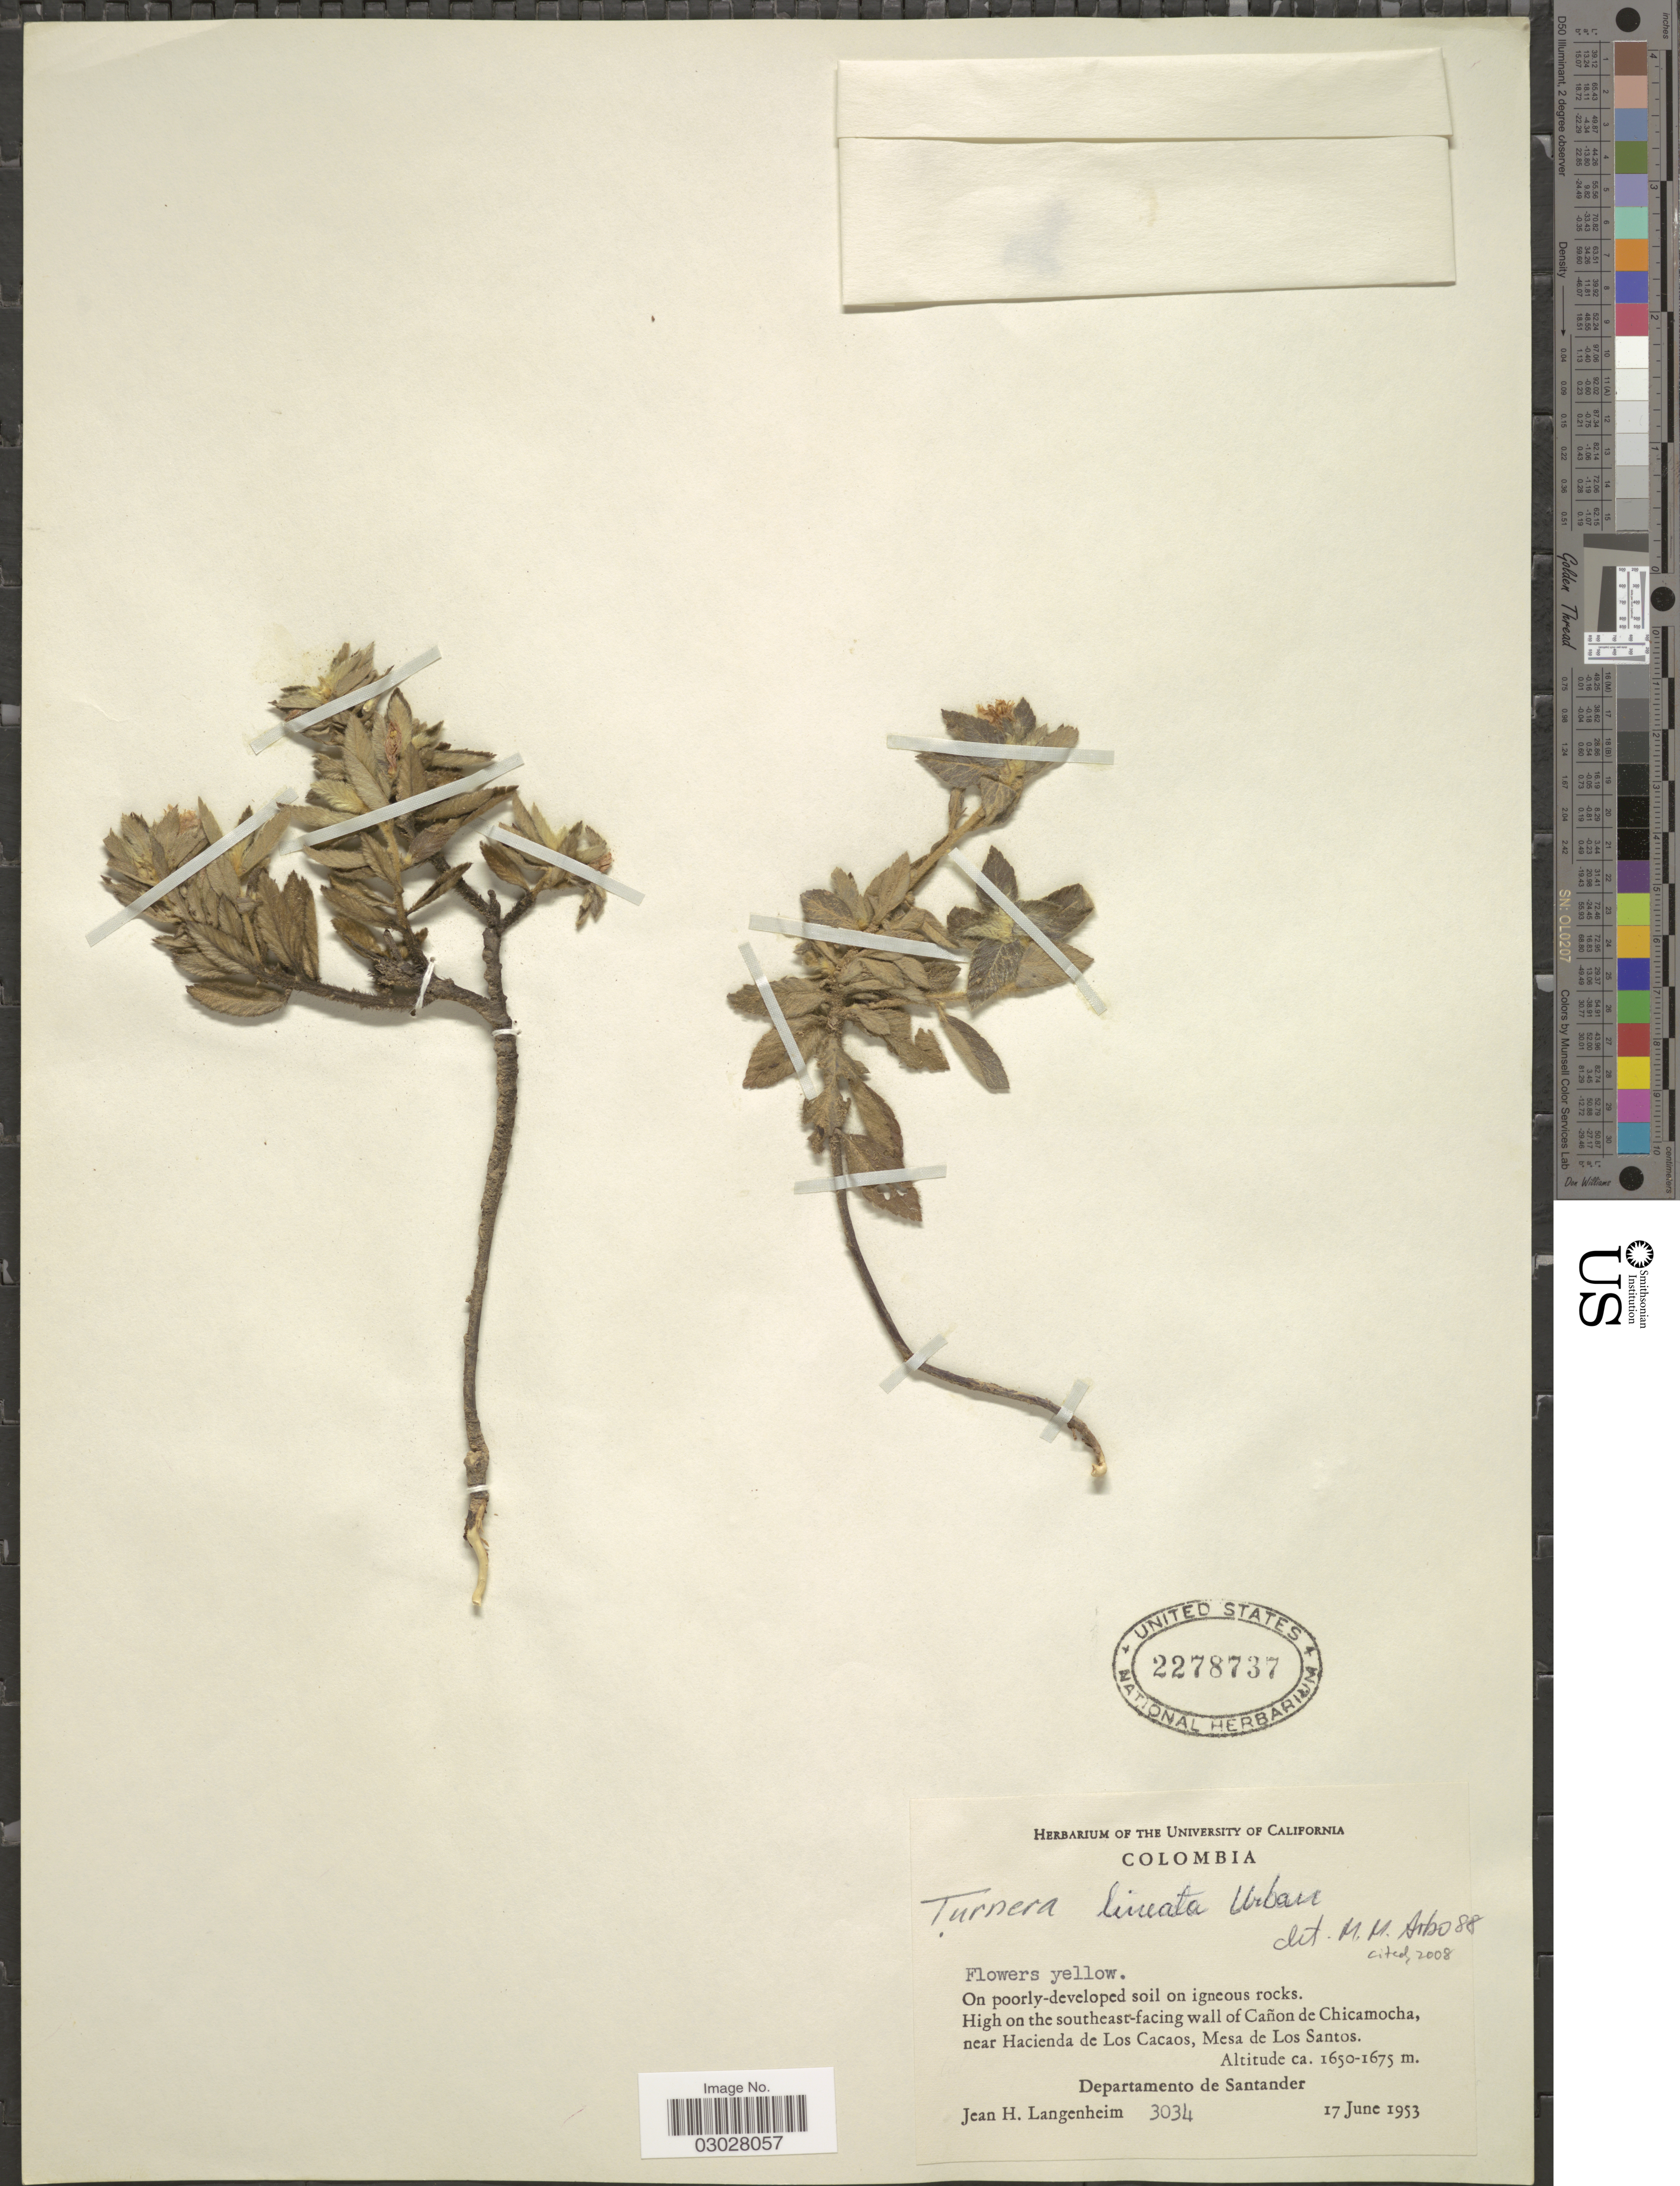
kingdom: Plantae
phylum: Tracheophyta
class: Magnoliopsida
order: Malpighiales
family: Turneraceae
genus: Turnera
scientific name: Turnera lineata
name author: Urb.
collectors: J. H. Langenheim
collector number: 3034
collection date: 1953-06-17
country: Colombia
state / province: Santander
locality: High on the southeast-facing wall of Cañon de Chicamocha, near Hacienda de Los Cacaos, Mesa de Los Santos. Departamento de Santander.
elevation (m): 1650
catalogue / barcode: US 2278737